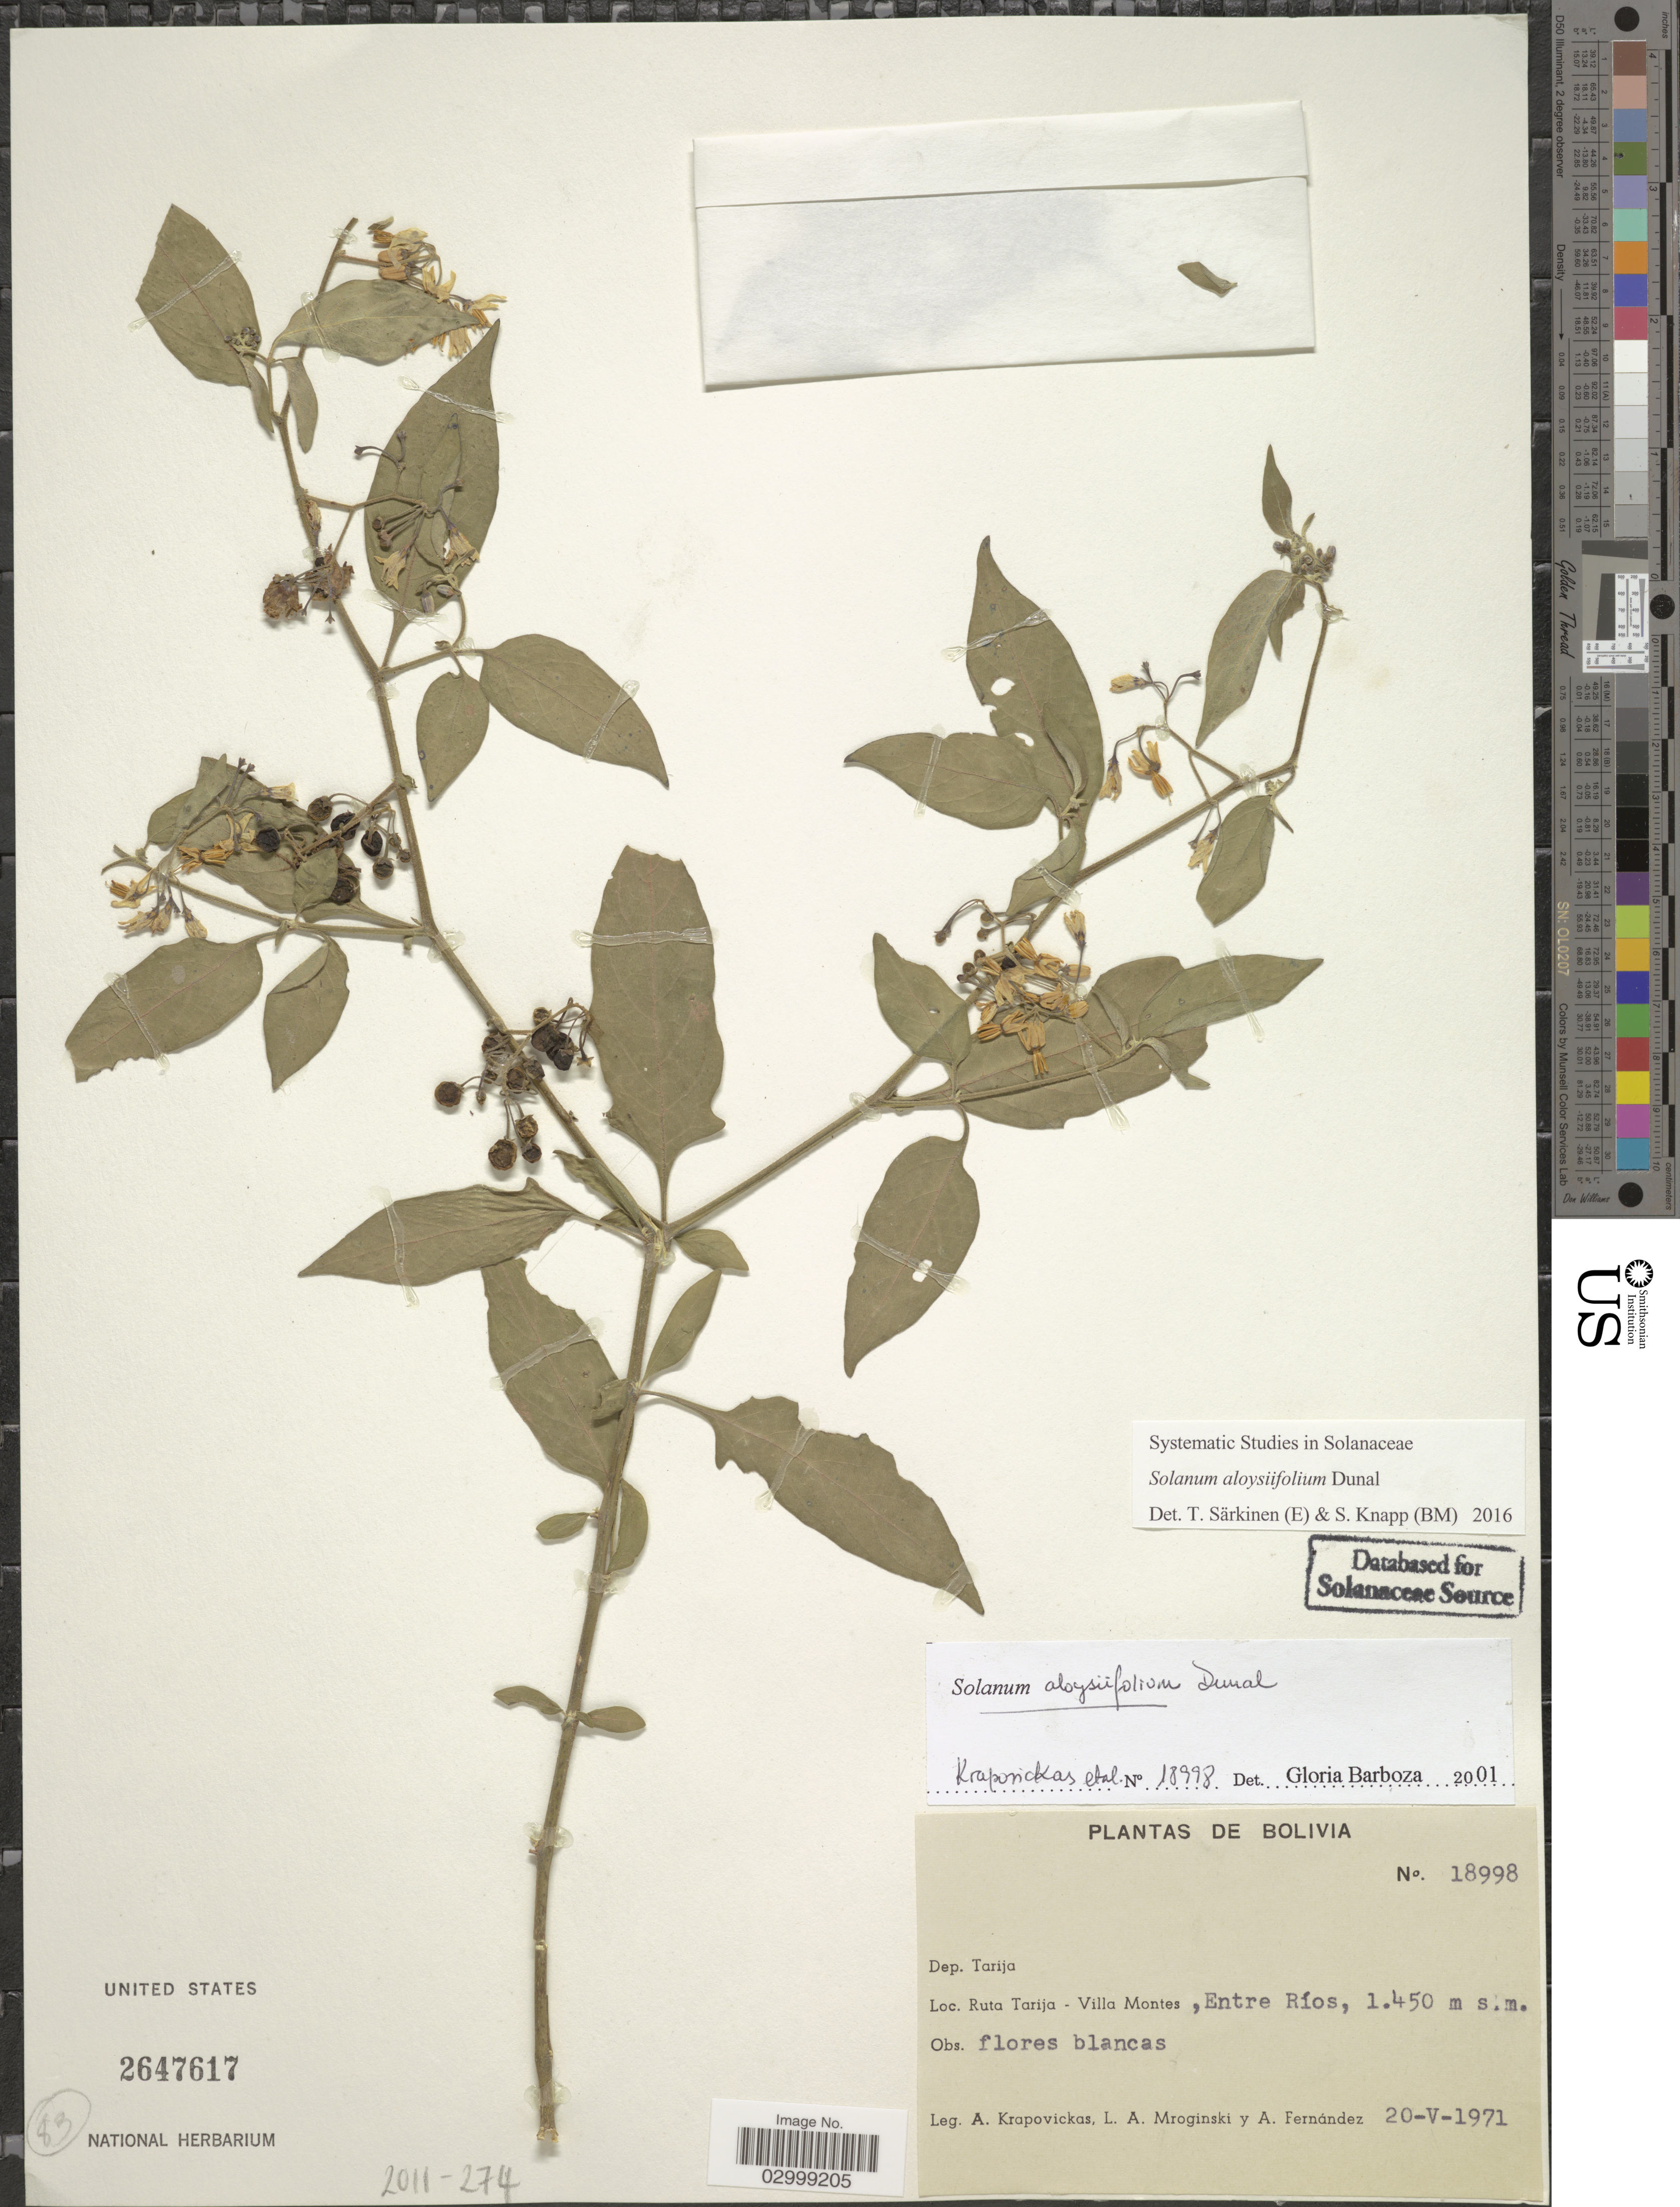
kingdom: Plantae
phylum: Tracheophyta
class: Magnoliopsida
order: Solanales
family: Solanaceae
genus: Solanum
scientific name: Solanum aloysiifolium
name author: Dunal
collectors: A. Krapovickas, L. Mroginski & A. Fernández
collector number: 18998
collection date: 1971-05-20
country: Bolivia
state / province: Tarija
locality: Ruta Tarija - Villa Montes, Entre Ríos.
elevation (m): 1450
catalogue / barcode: US 2647617